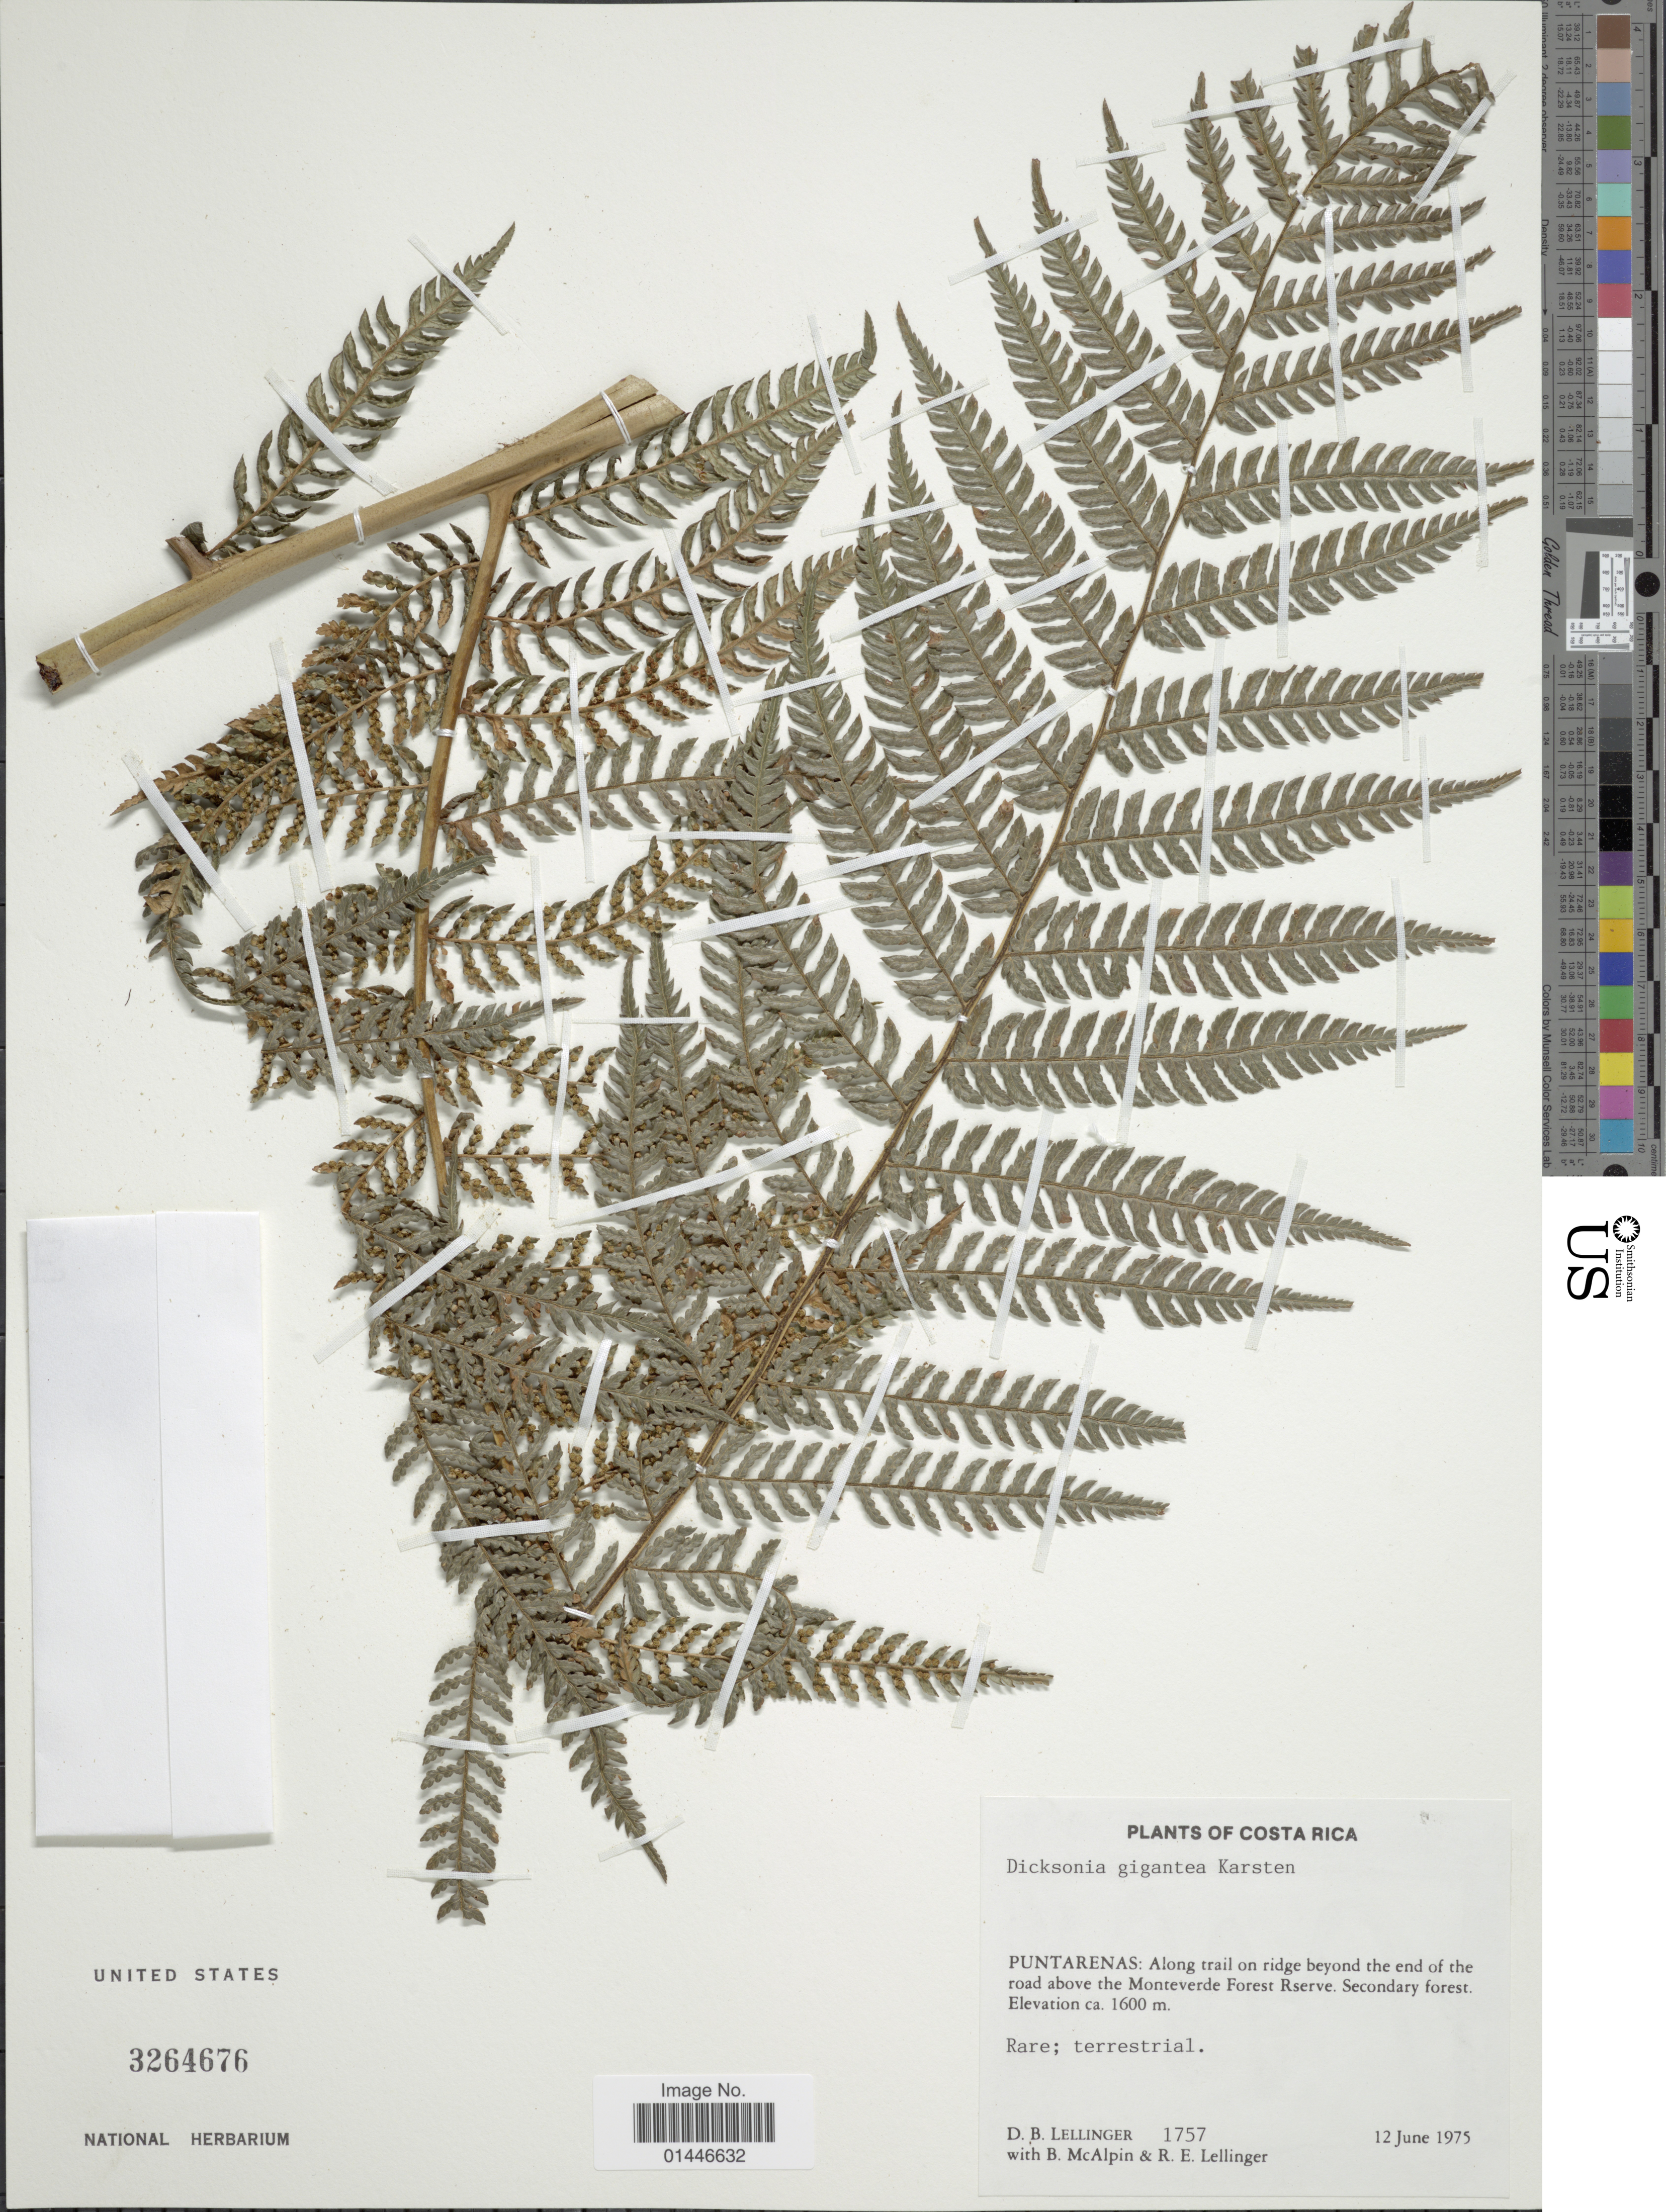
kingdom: Plantae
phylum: Tracheophyta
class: Polypodiopsida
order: Cyatheales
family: Dicksoniaceae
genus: Dicksonia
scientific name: Dicksonia gigantea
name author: H. Karst.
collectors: D. B. Lellinger, B. McAlpin & R. E. Lellinger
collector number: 1757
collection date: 1975-06-12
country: Costa Rica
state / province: Puntarenas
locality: Along trail on ridge beyond the end of the road above the Monteverde Forest Reserve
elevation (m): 1600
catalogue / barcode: US 3264676